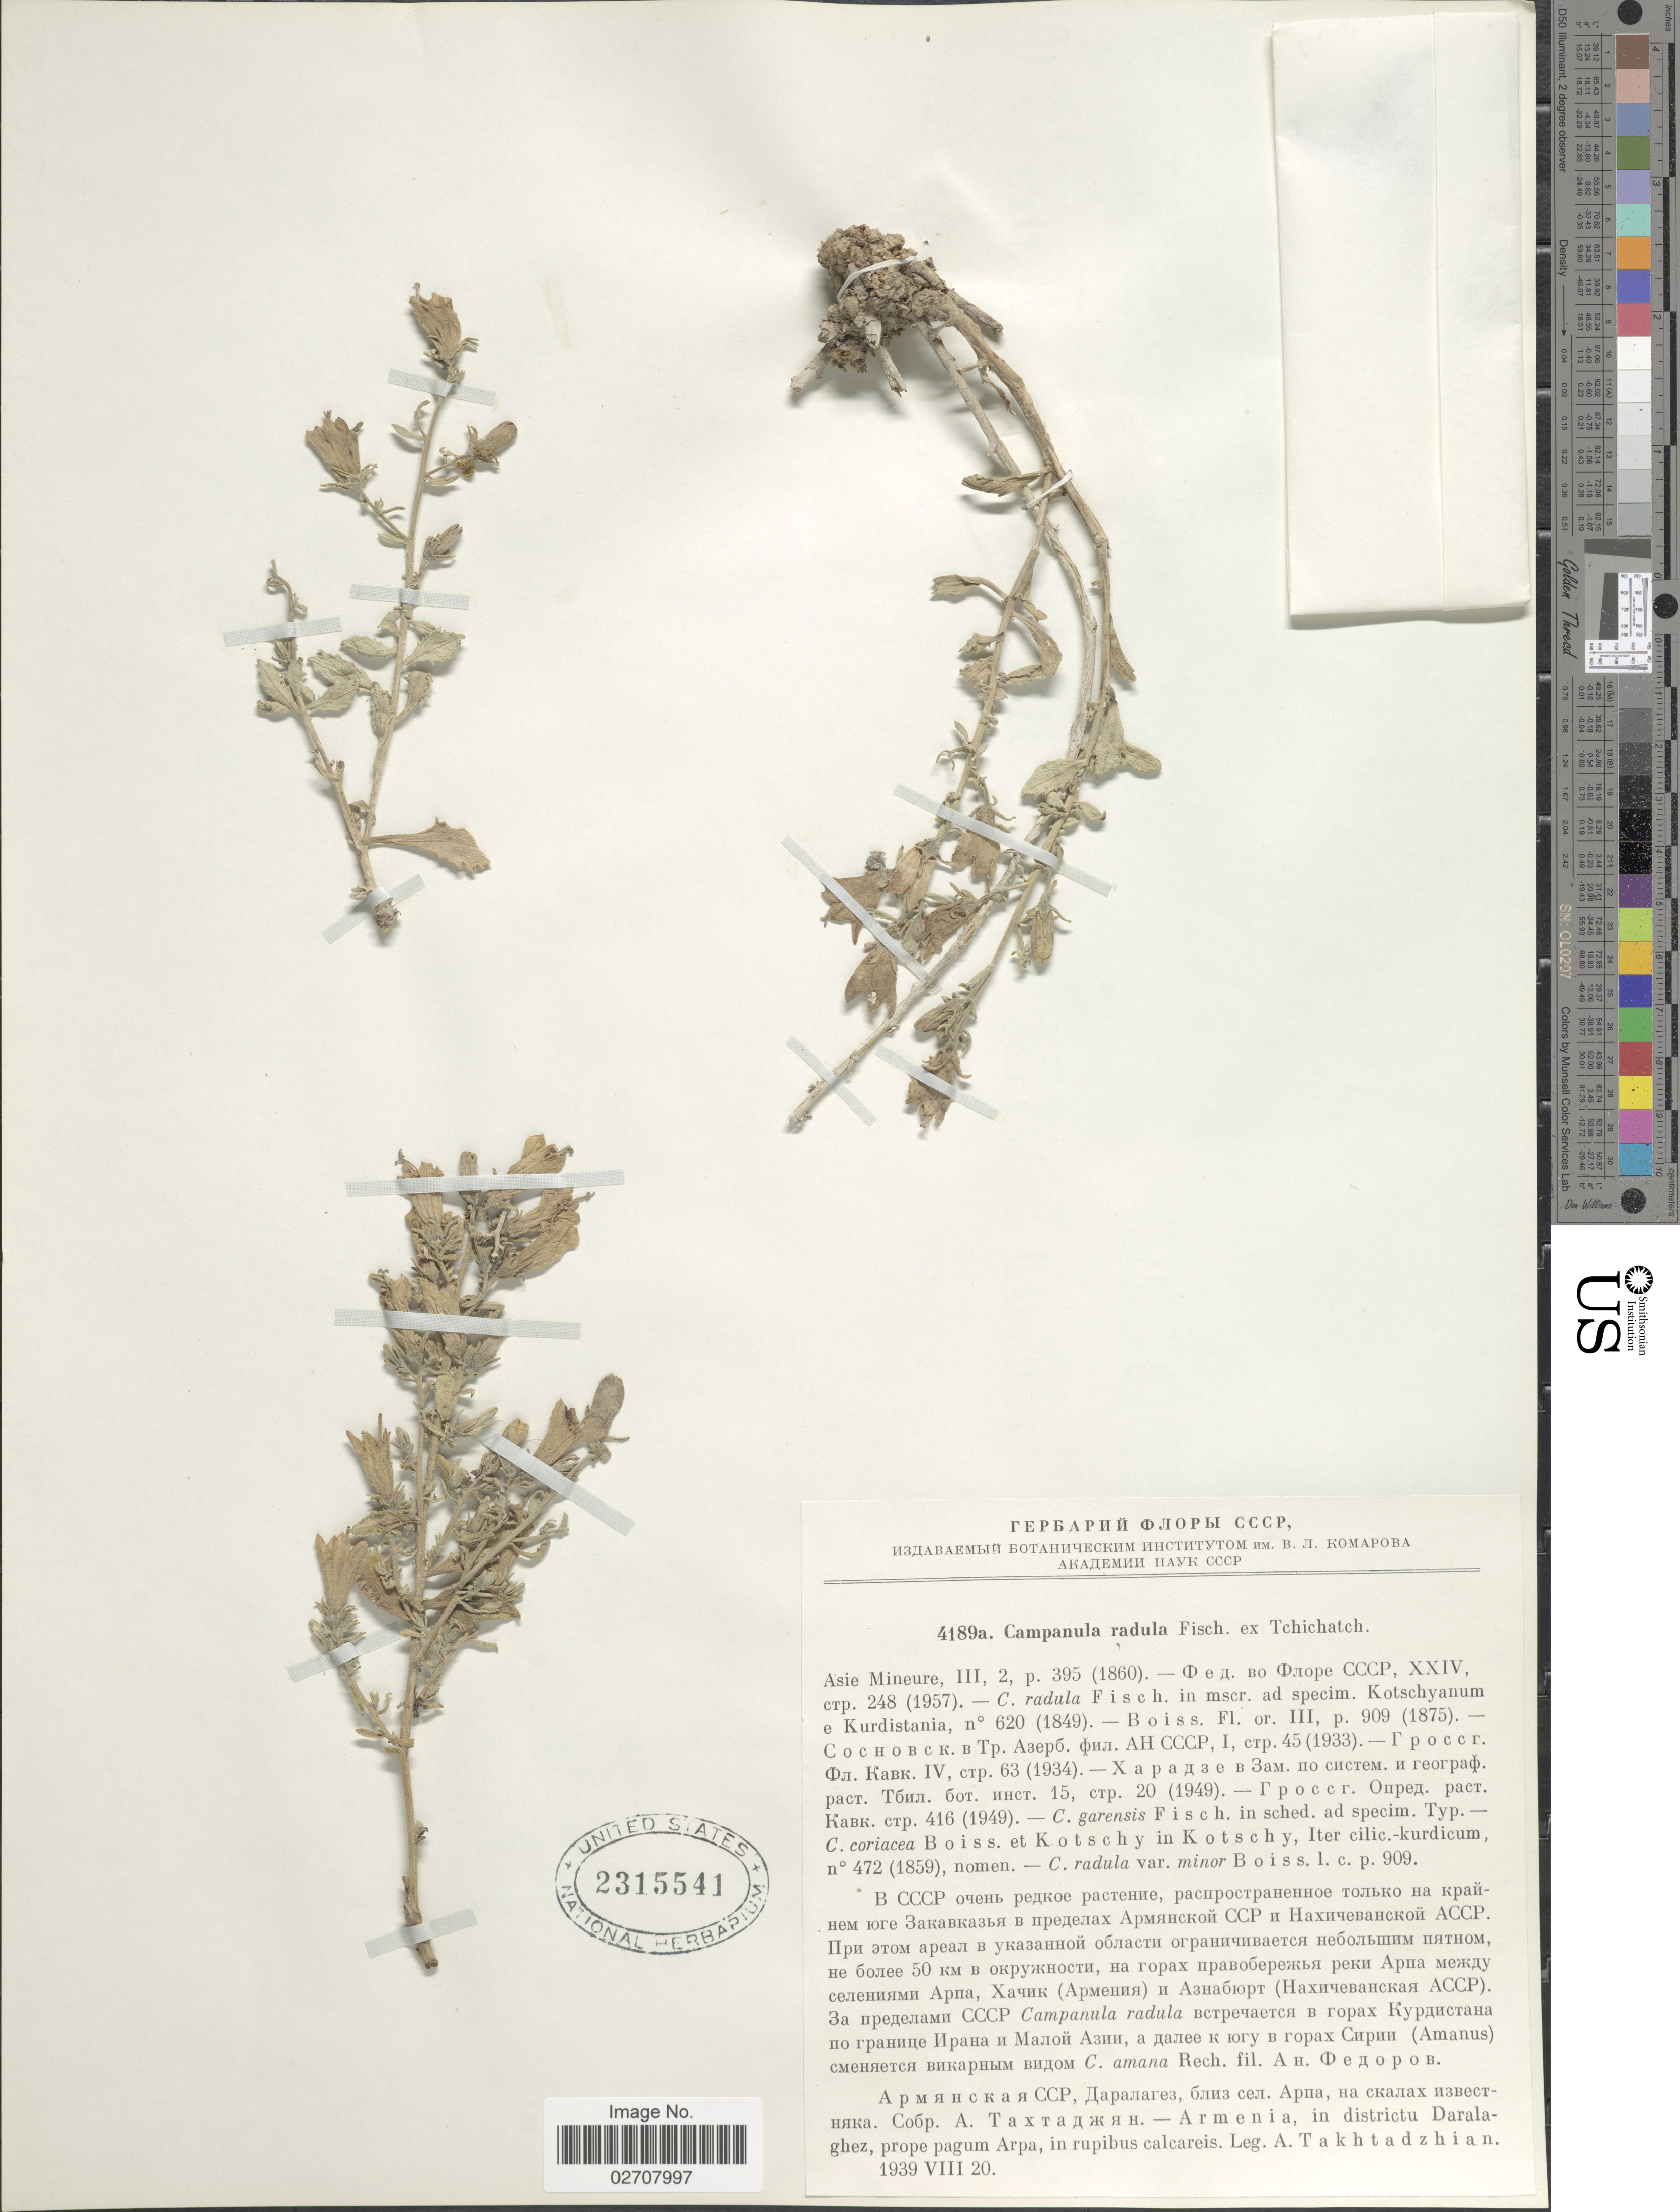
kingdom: Plantae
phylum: Tracheophyta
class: Magnoliopsida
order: Asterales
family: Campanulaceae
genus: Campanula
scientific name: Campanula radula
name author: Fisch. ex Fenzl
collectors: A. L. Takhtajan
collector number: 4198a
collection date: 1939-08-20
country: Armenia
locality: In districtu Daralaghez, prope pagum Arpa, in rupibus calcareis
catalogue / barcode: US 2315541